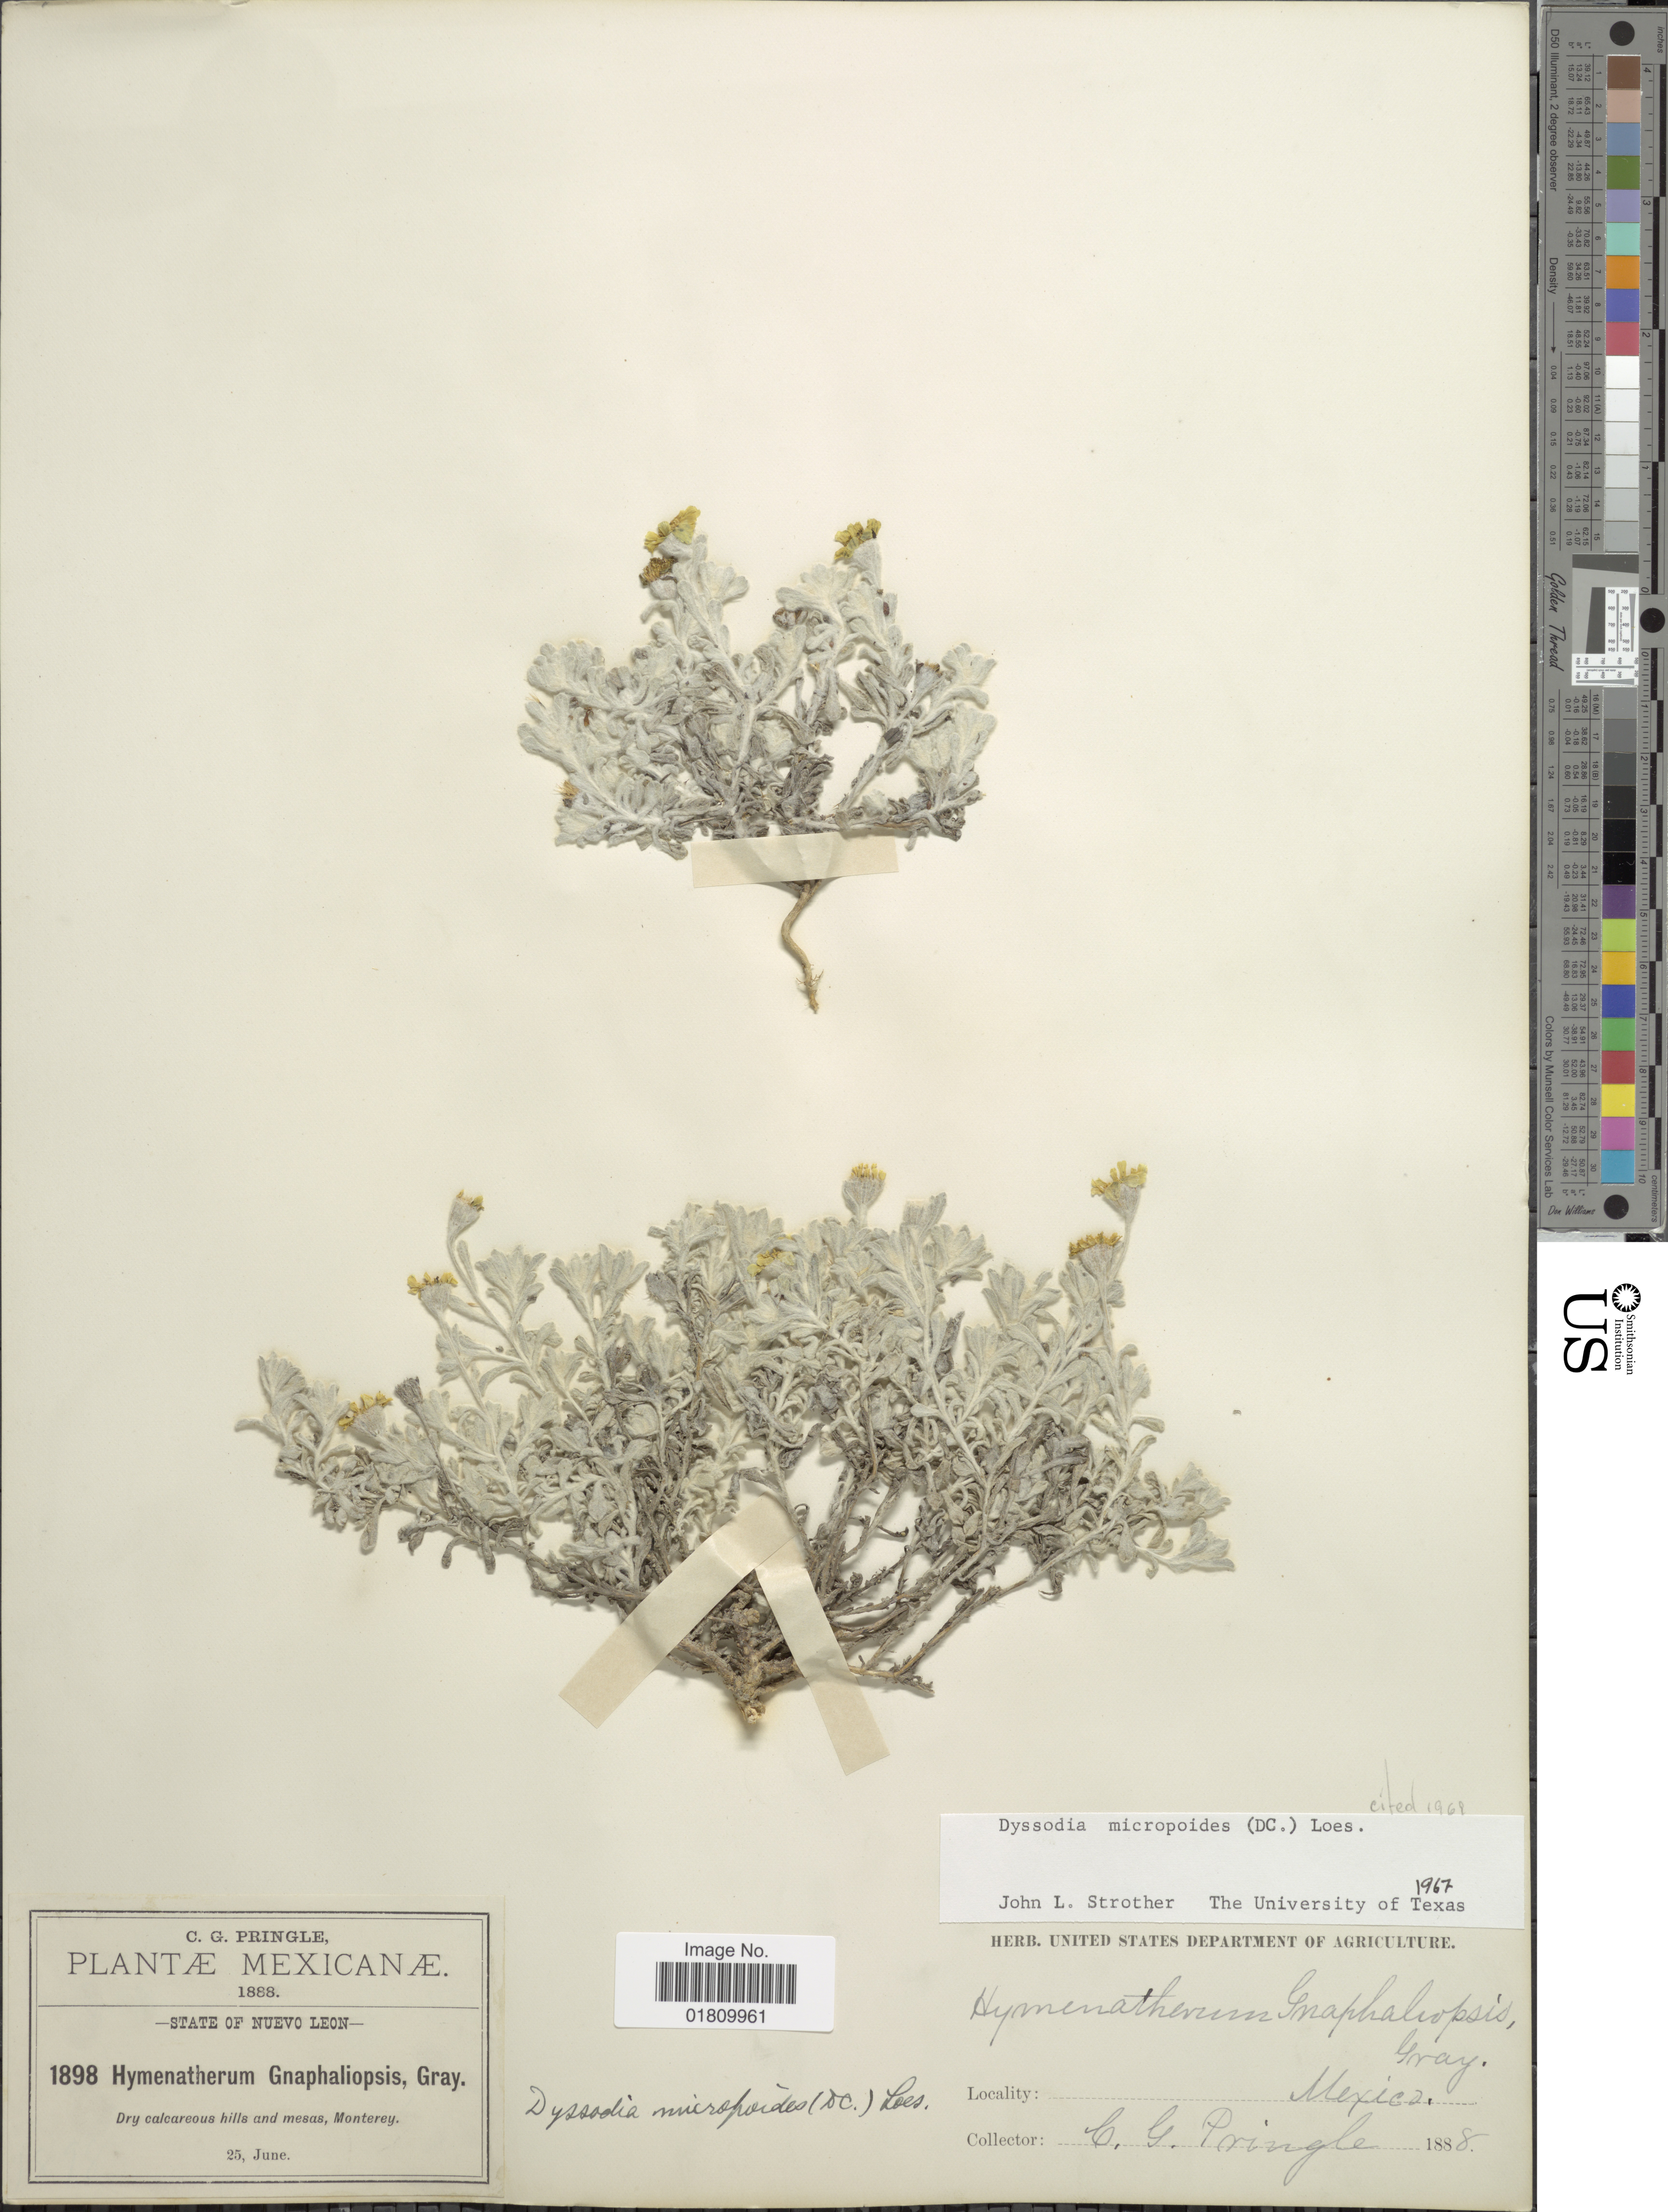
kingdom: Plantae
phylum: Tracheophyta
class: Magnoliopsida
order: Asterales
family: Asteraceae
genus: Thymophylla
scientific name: Thymophylla micropoides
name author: (DC.) Strother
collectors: C. G. Pringle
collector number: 1898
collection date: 1888-06-25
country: Mexico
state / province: Nuevo León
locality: Dry calcerous hills and mesas, Monterey